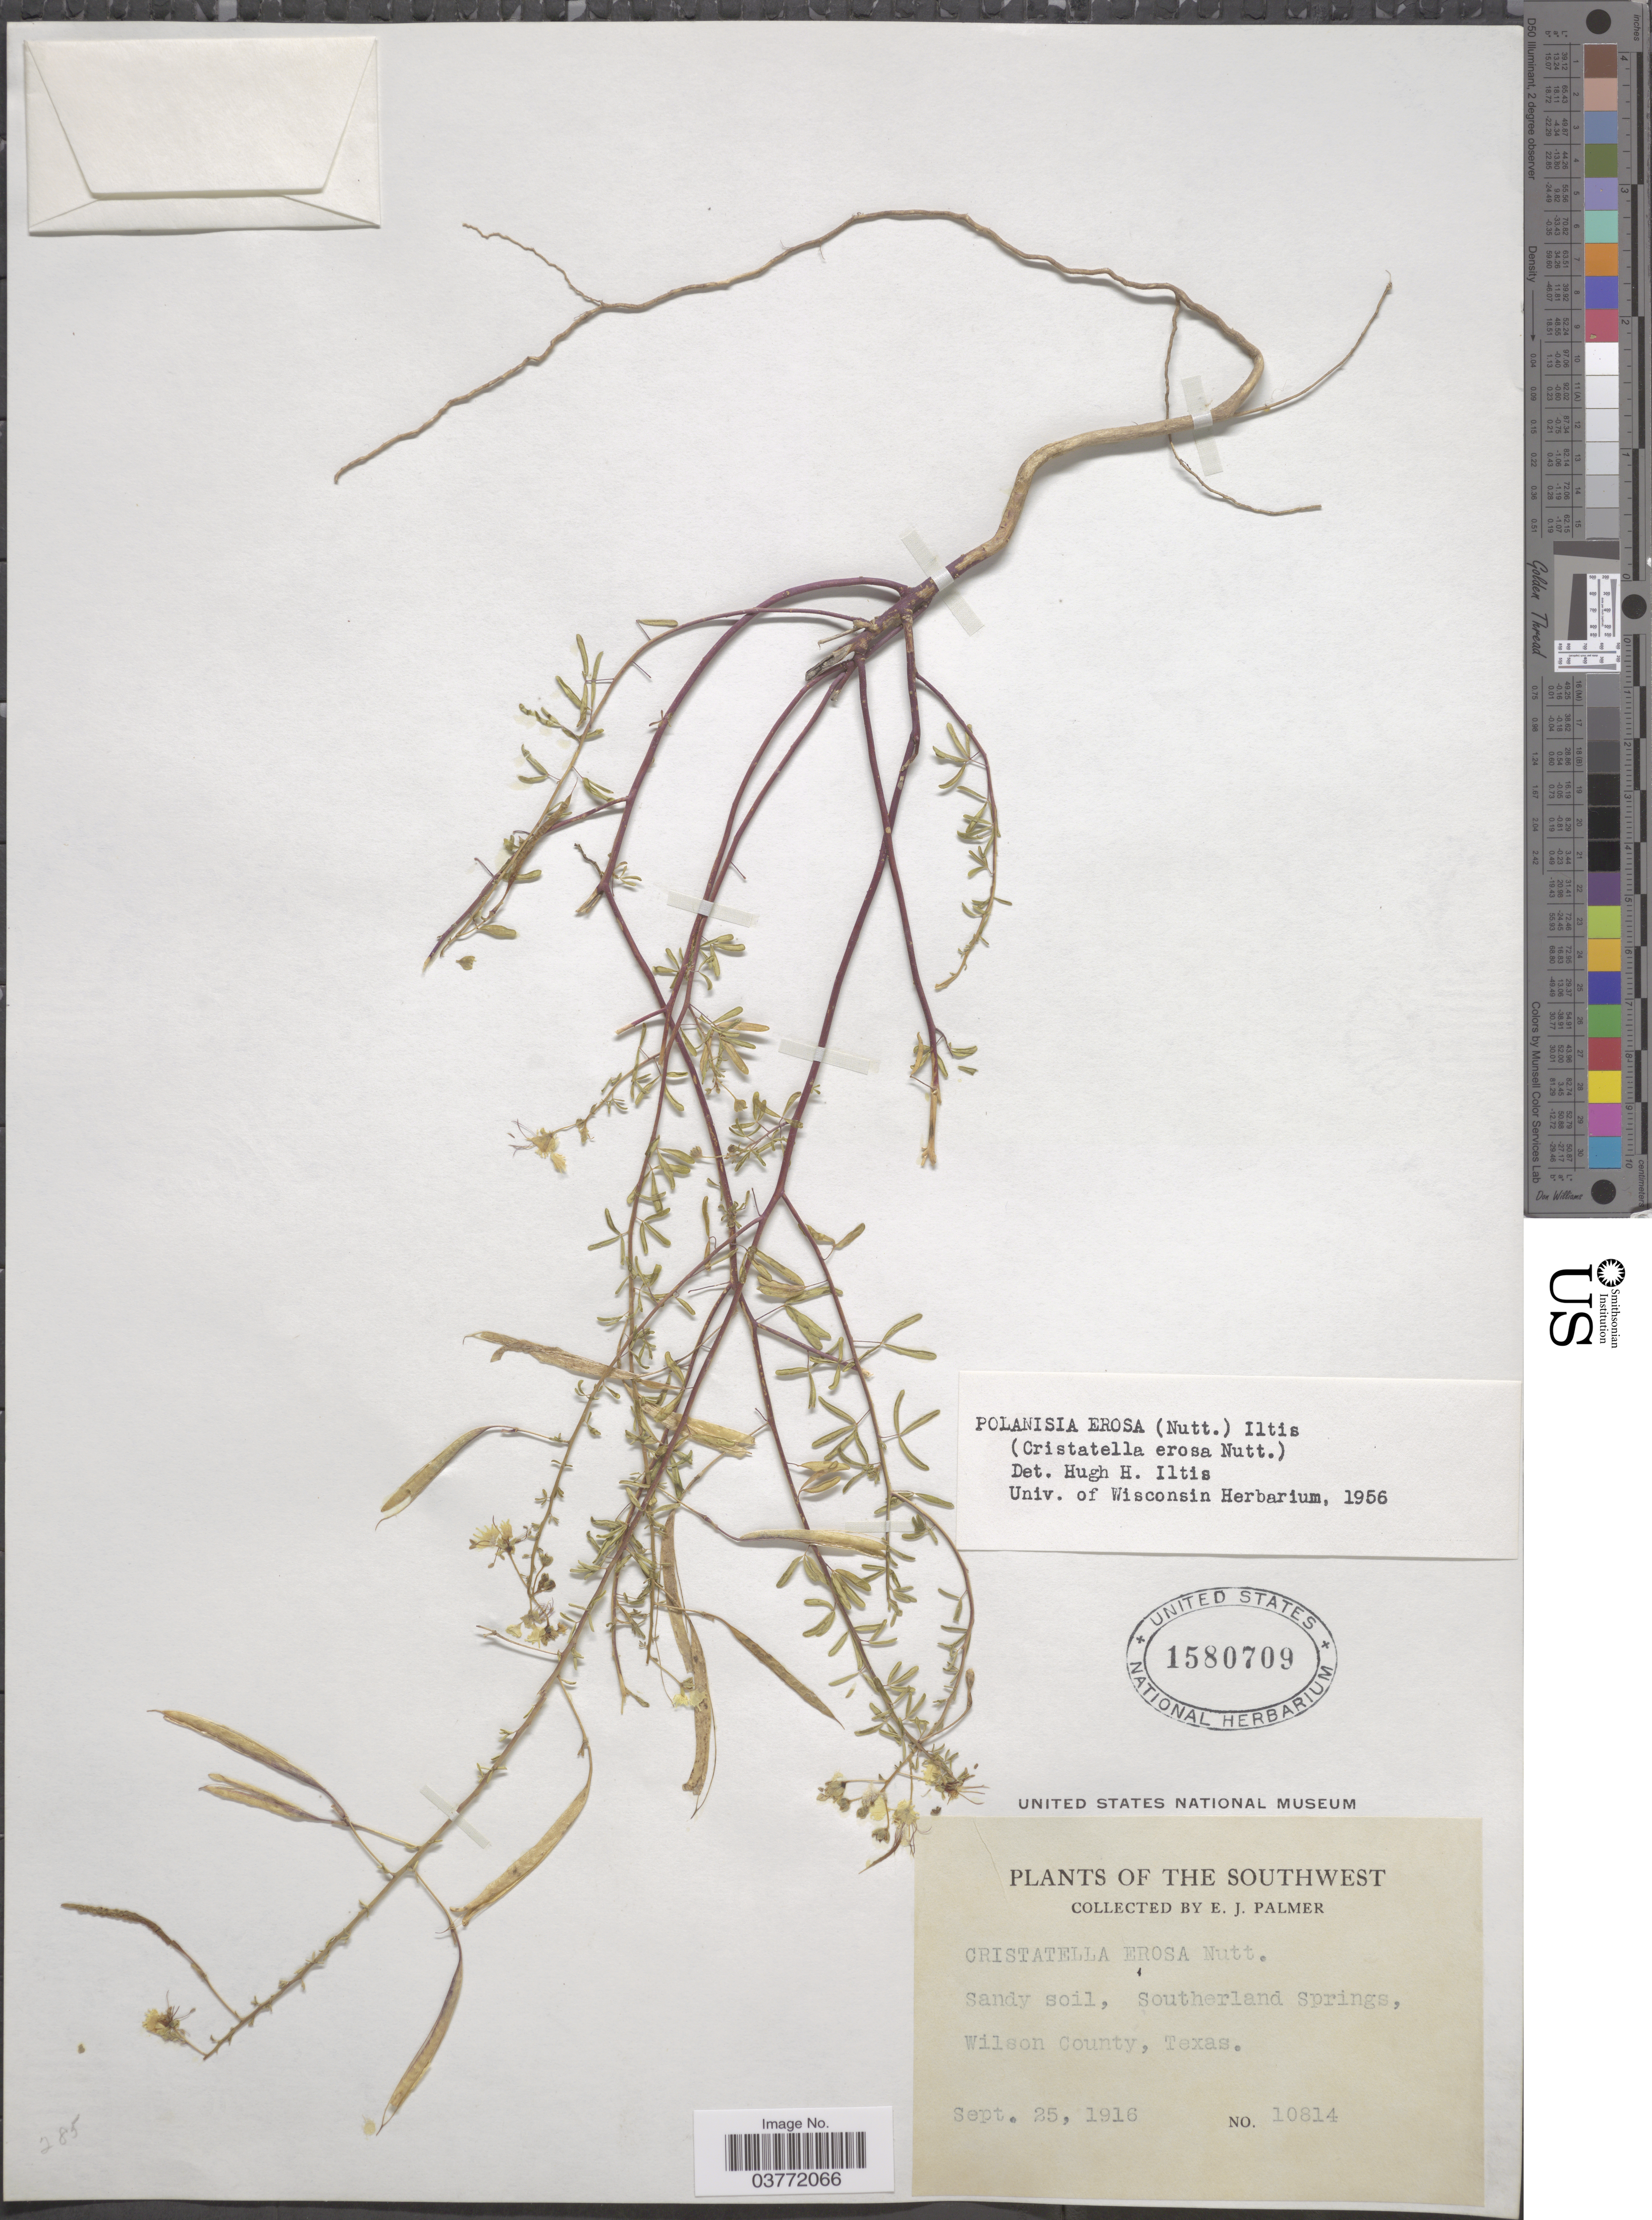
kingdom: Plantae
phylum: Tracheophyta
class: Magnoliopsida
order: Brassicales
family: Cleomaceae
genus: Polanisia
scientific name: Polanisia erosa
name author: (Nutt.) Iltis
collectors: E. J. Palmer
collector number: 10814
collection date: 1916-09-25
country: United States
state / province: Texas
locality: The Southwest. Southerland Springs, Wilson County.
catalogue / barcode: US 1580709